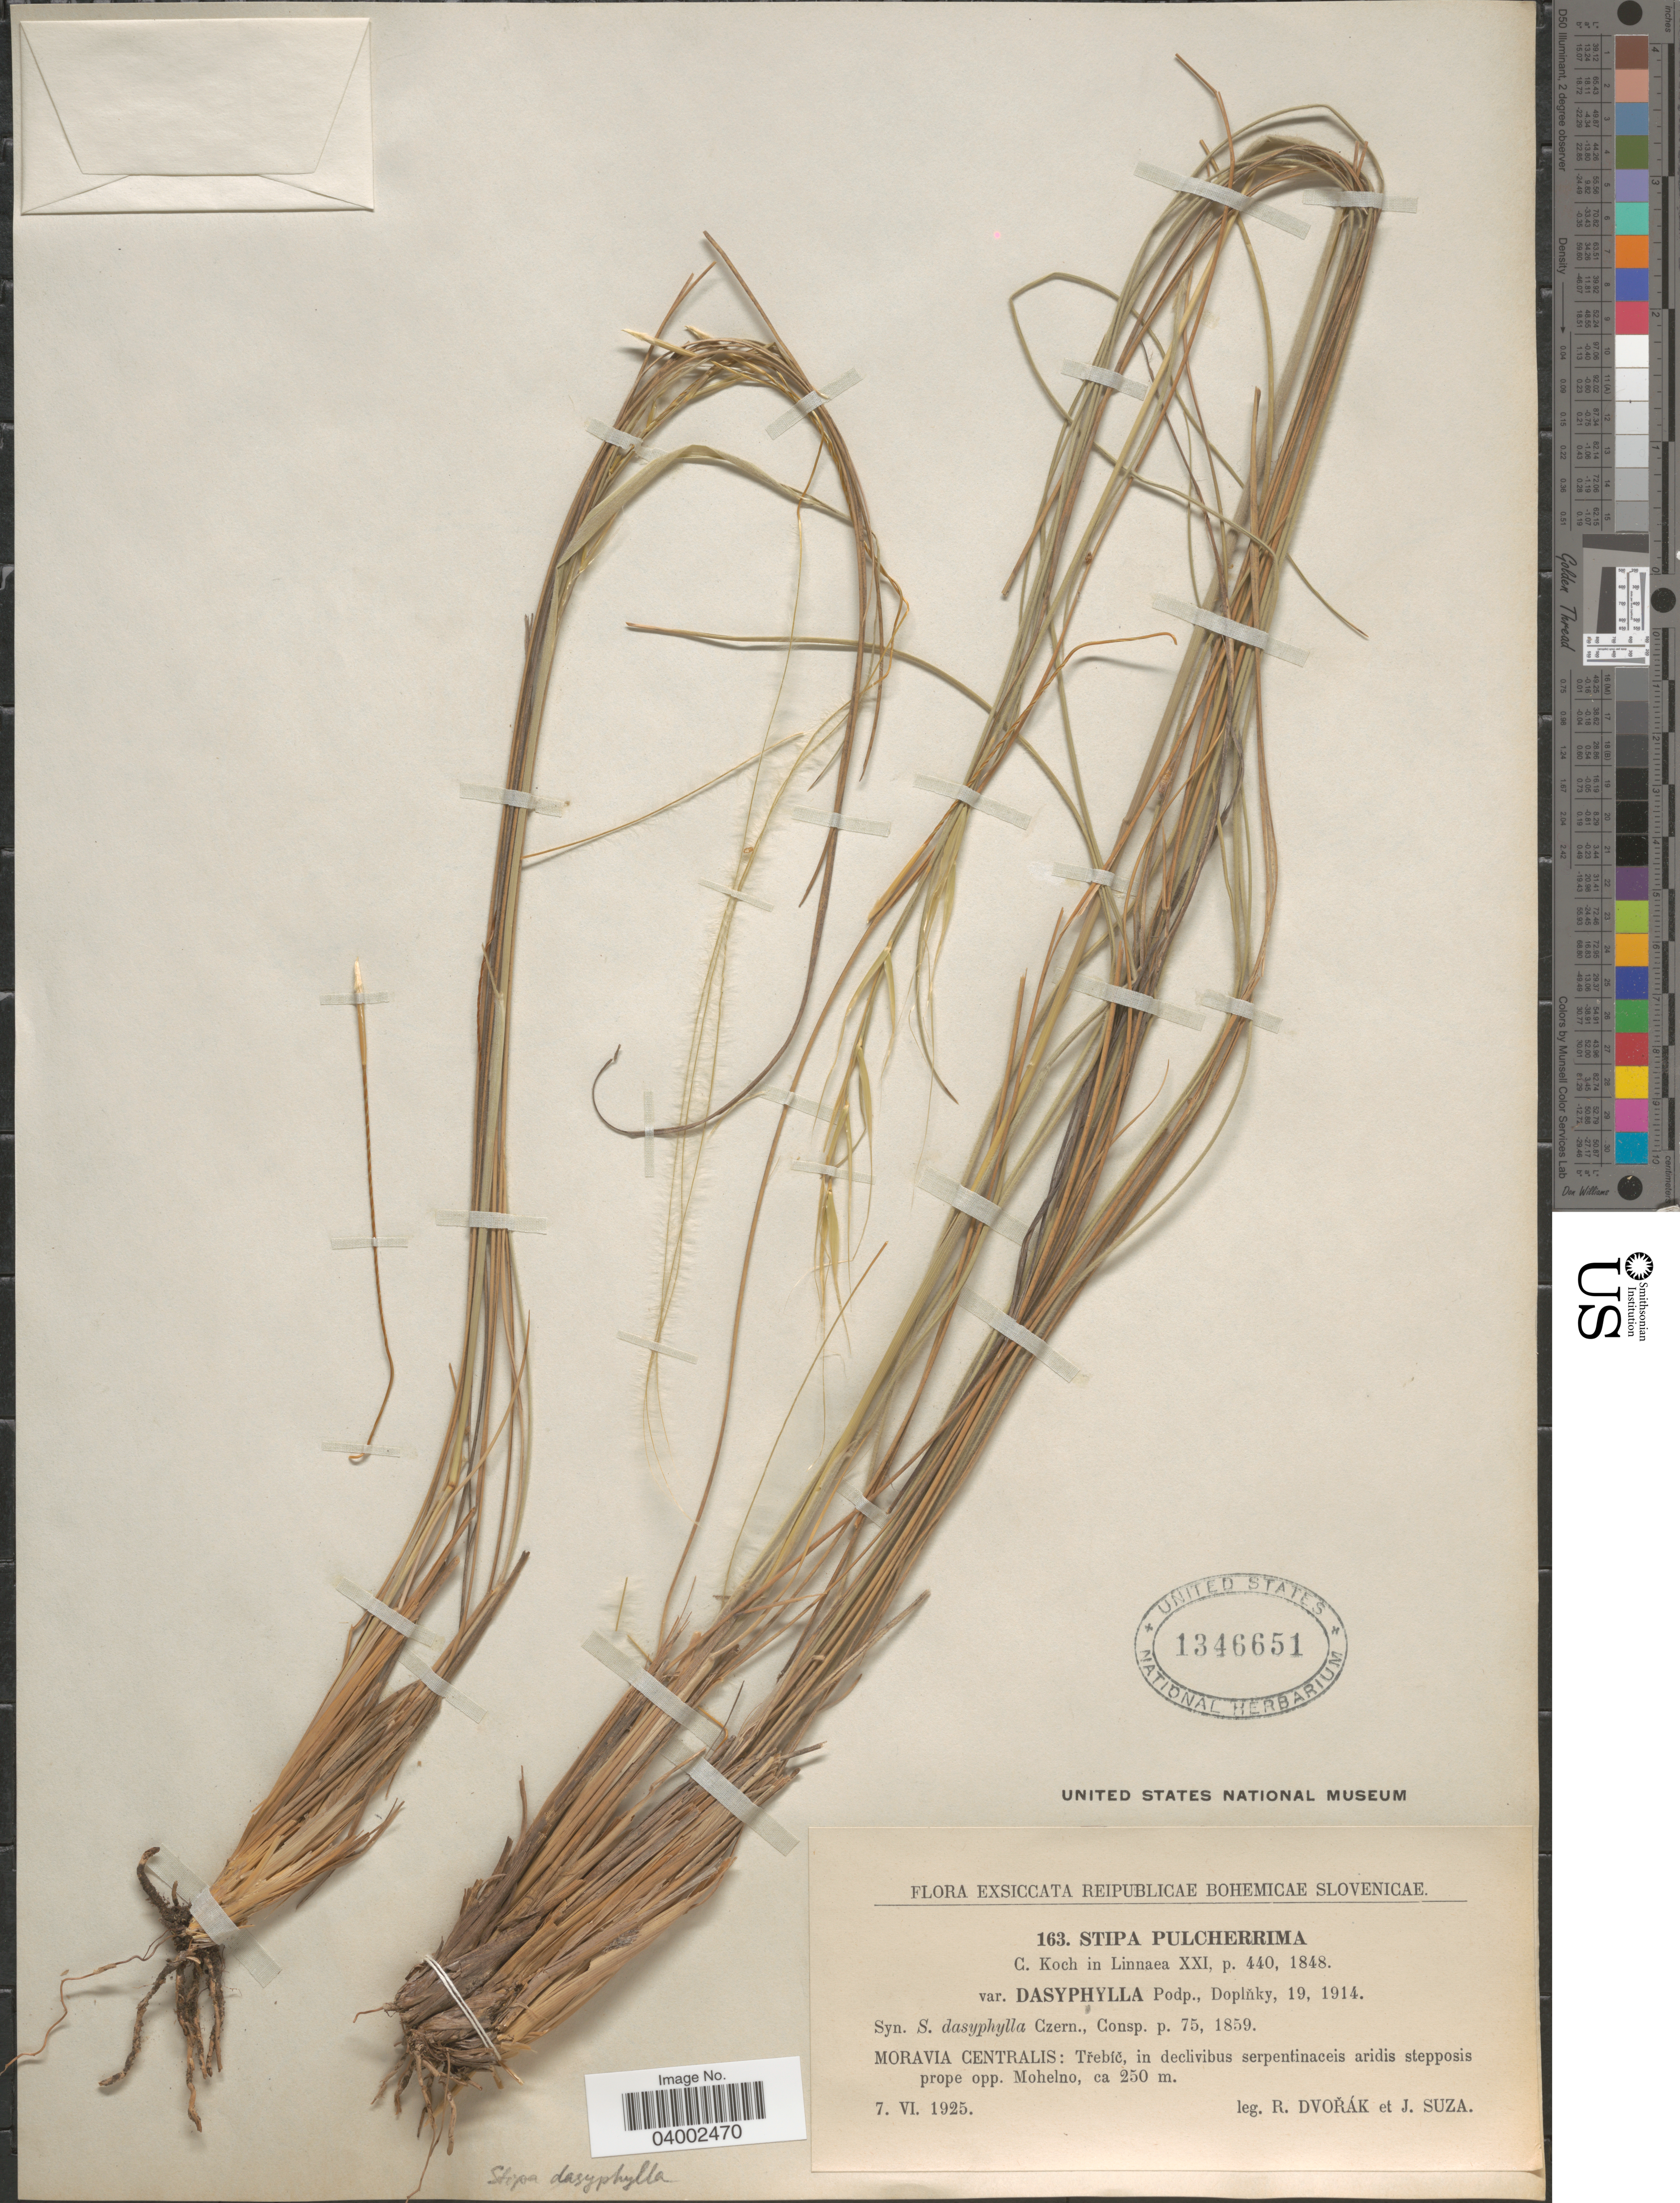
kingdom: Plantae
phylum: Tracheophyta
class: Liliopsida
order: Poales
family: Poaceae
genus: Stipa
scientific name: Stipa dasyphylla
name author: (Lindem.) Czern. ex Trautv.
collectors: R. Dvořák & J. Suza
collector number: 163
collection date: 1925-06-07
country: Czechia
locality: Moravia Centralis: Trebíc, in declivibus serpentinaceis aridis stepposis prope opp. Mohelno.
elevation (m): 250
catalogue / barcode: US 1346651